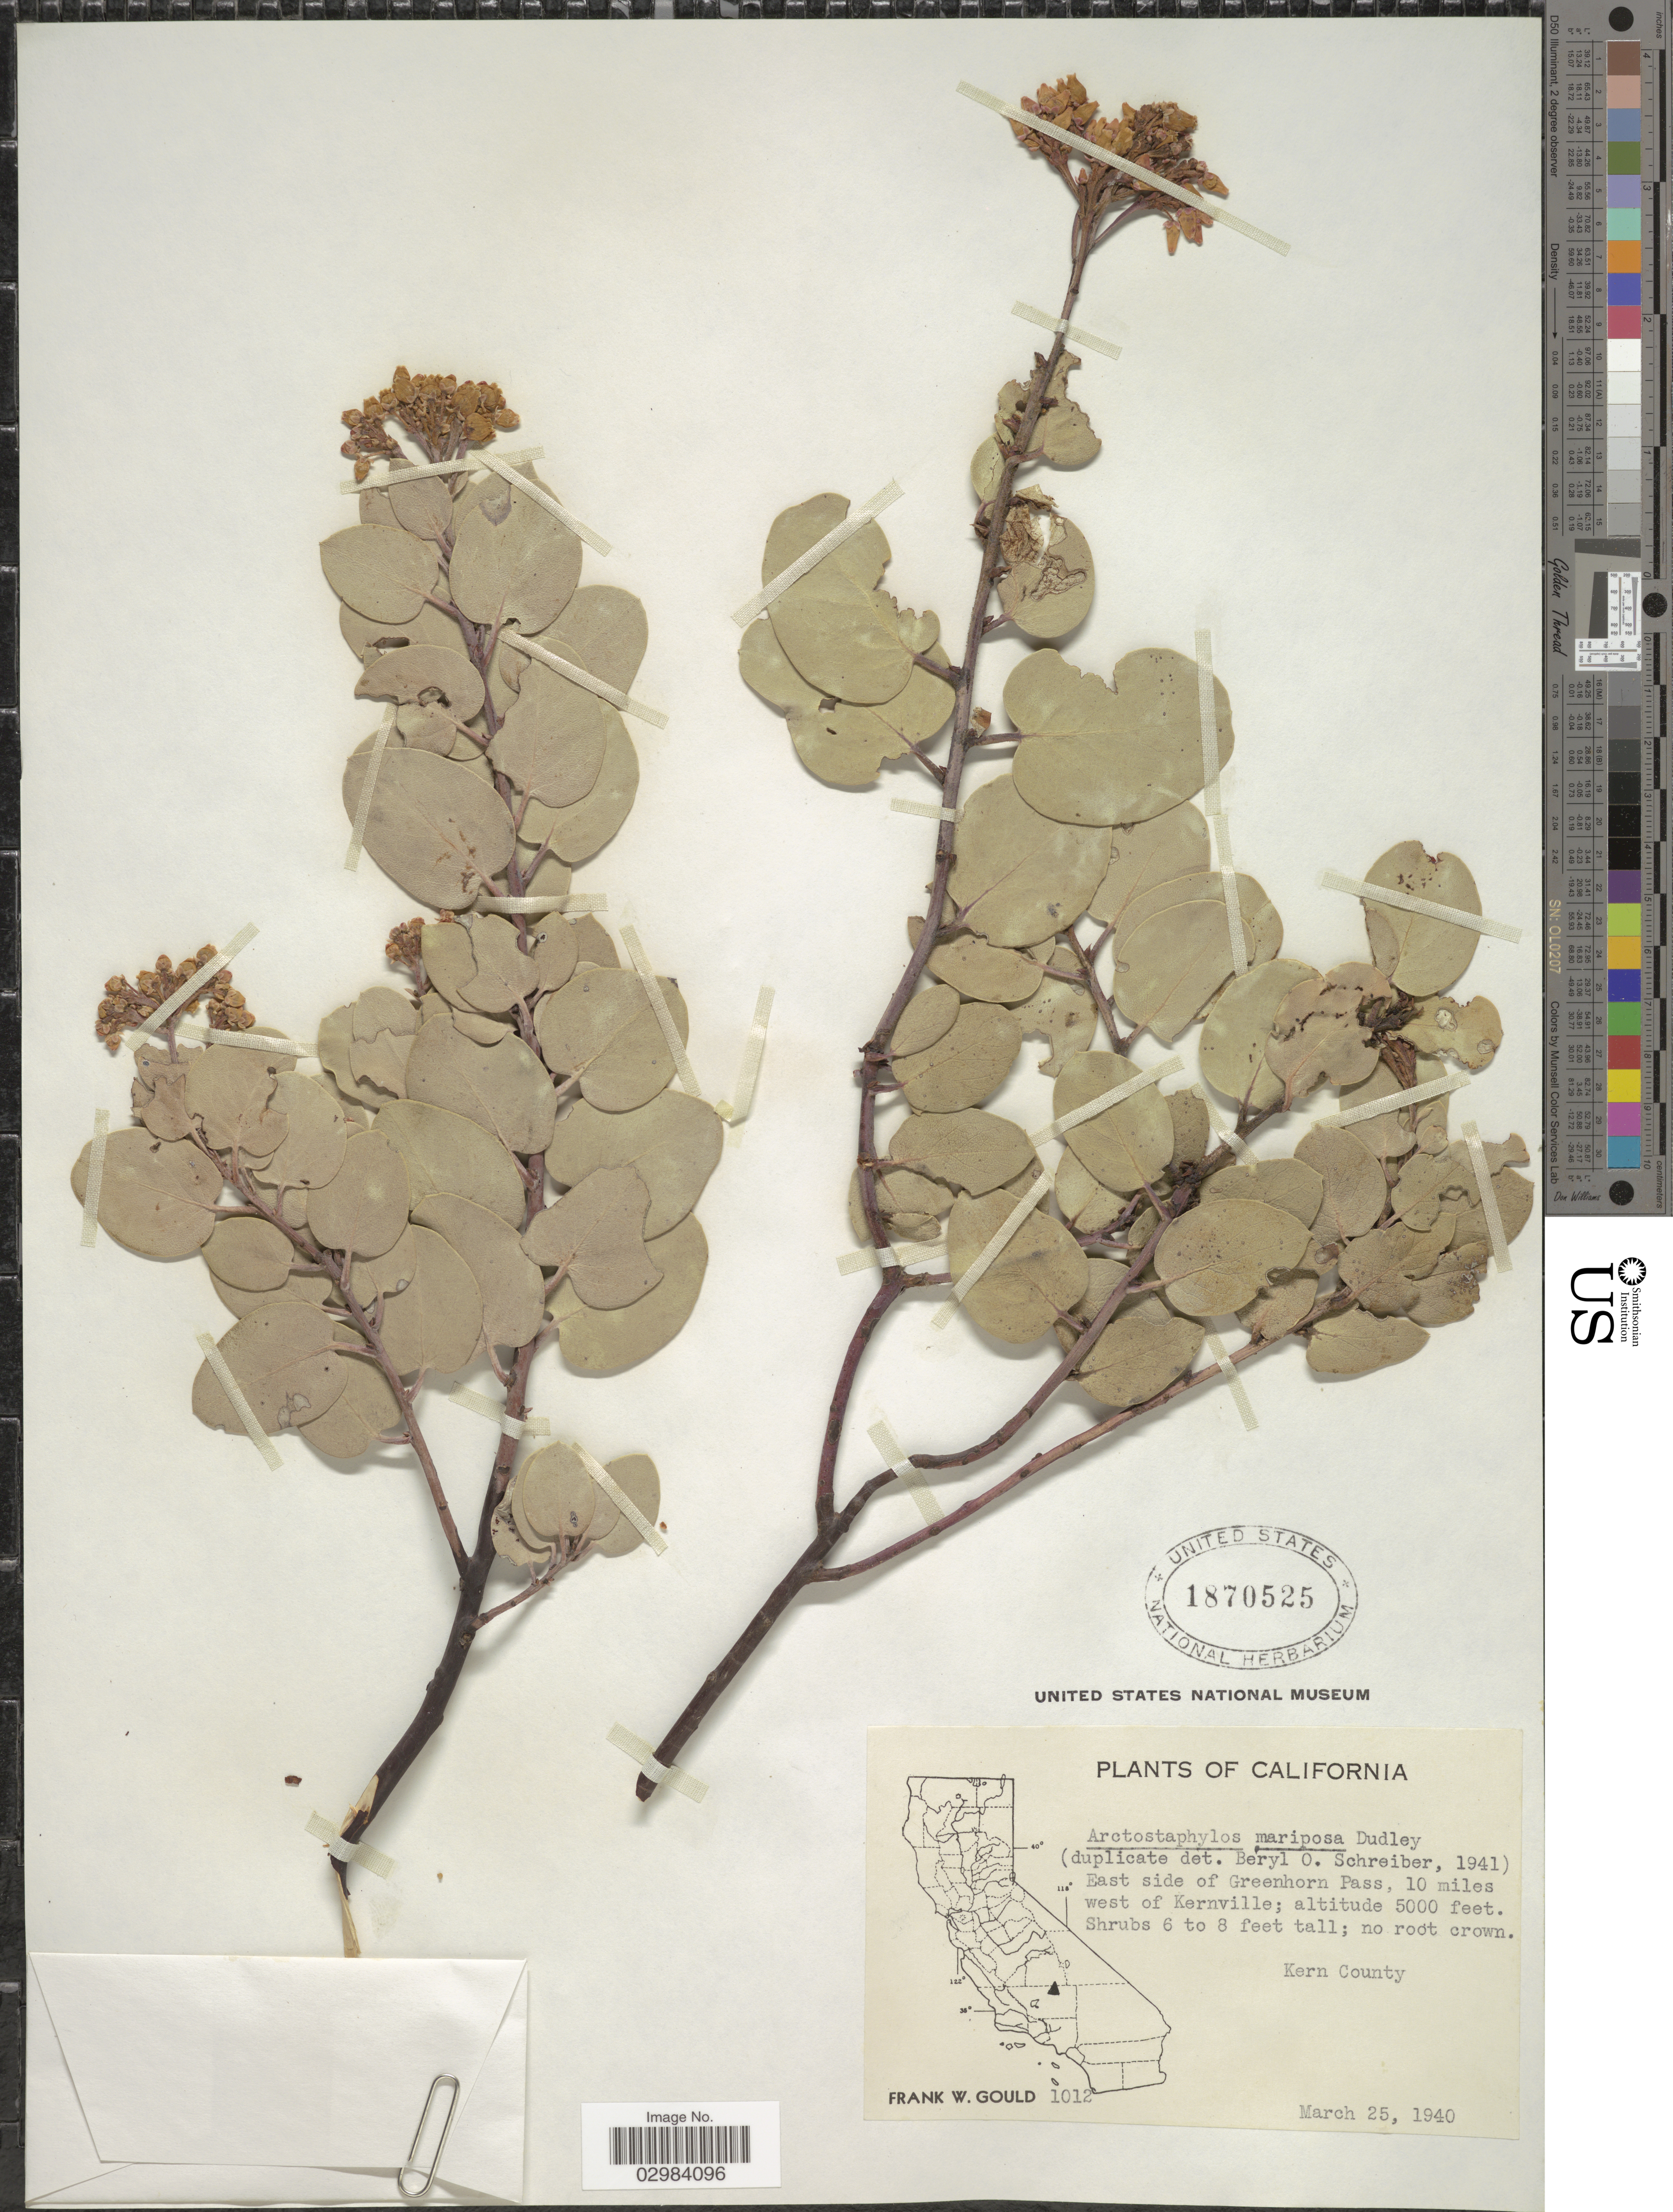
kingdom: Plantae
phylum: Tracheophyta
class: Magnoliopsida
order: Ericales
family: Ericaceae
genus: Arctostaphylos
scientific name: Arctostaphylos mariposa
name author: Dudley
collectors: F. W. Gould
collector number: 1012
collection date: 1940-03-25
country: United States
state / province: California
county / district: Kern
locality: East side of Greenhorn Pass, 10 miles west of Kernville. Kern County.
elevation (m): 1524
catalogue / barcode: US 1870525